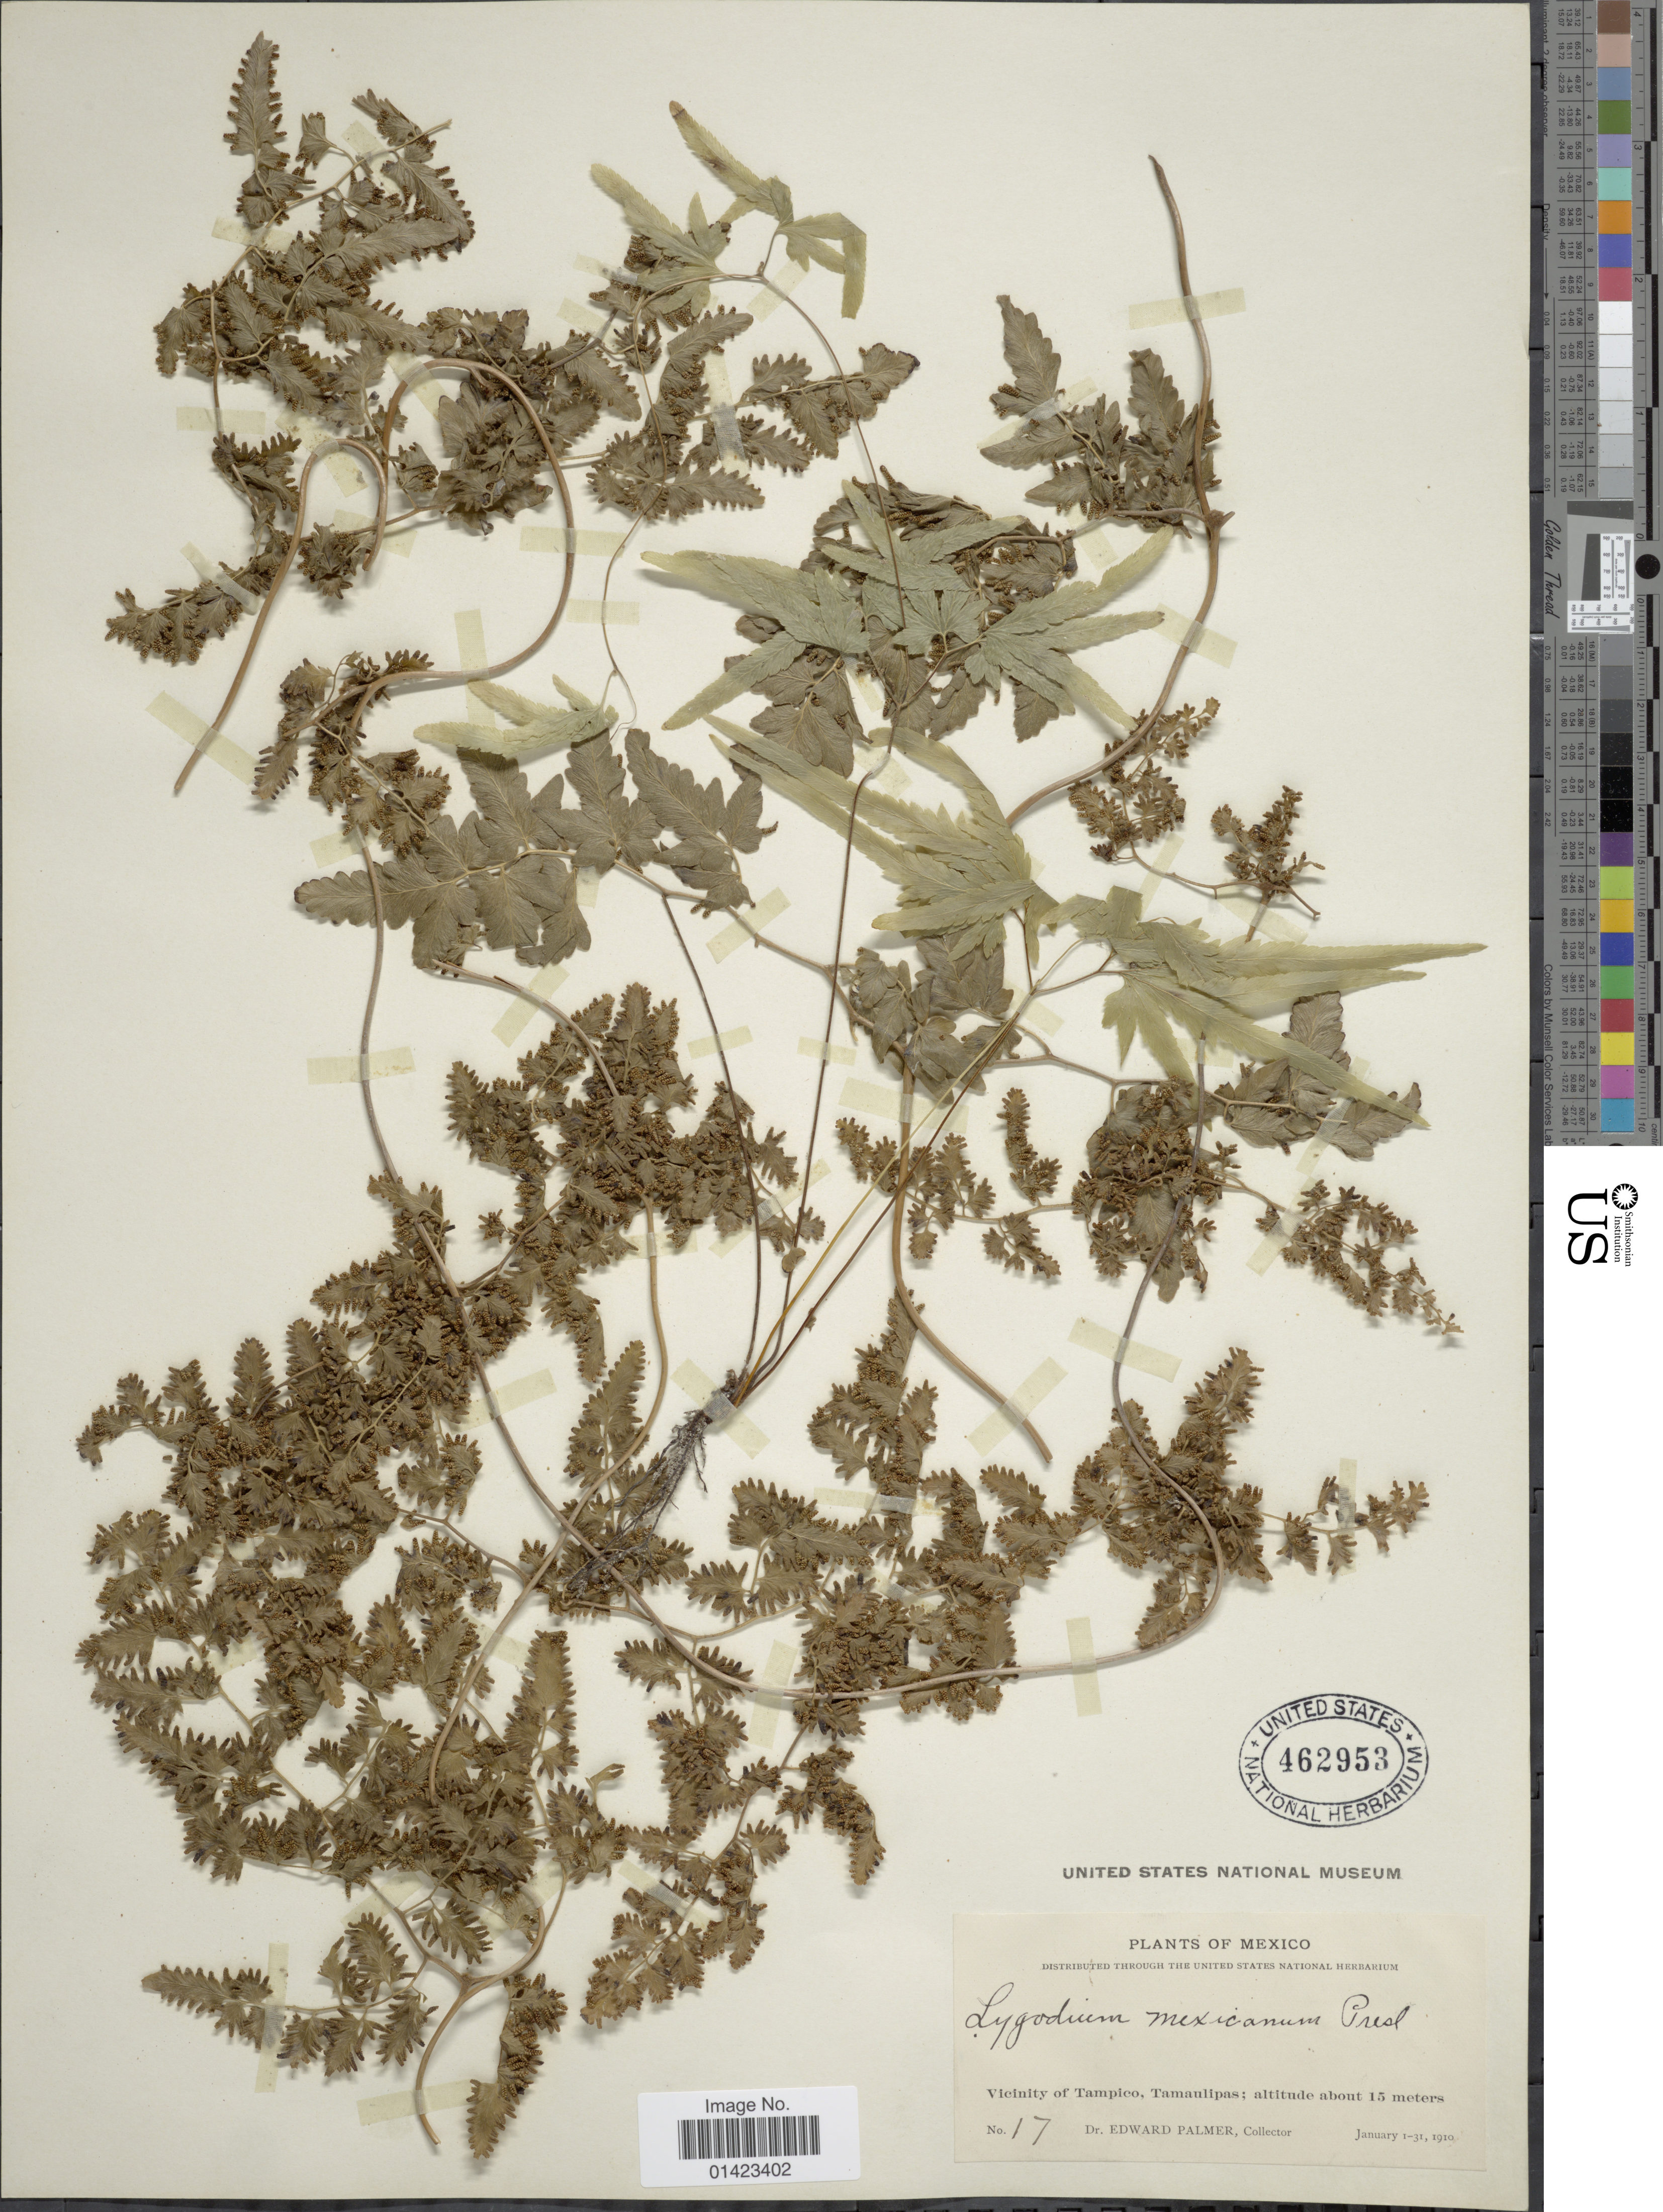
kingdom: Plantae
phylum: Tracheophyta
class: Polypodiopsida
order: Schizaeales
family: Lygodiaceae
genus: Lygodium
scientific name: Lygodium venustum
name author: Sw.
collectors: E. Palmer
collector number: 17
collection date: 1910-01-01/1910-01-31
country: Mexico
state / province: Tamaulipas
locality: Vicinity of Tampico, Tamaulipas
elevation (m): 15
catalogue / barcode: US 462953